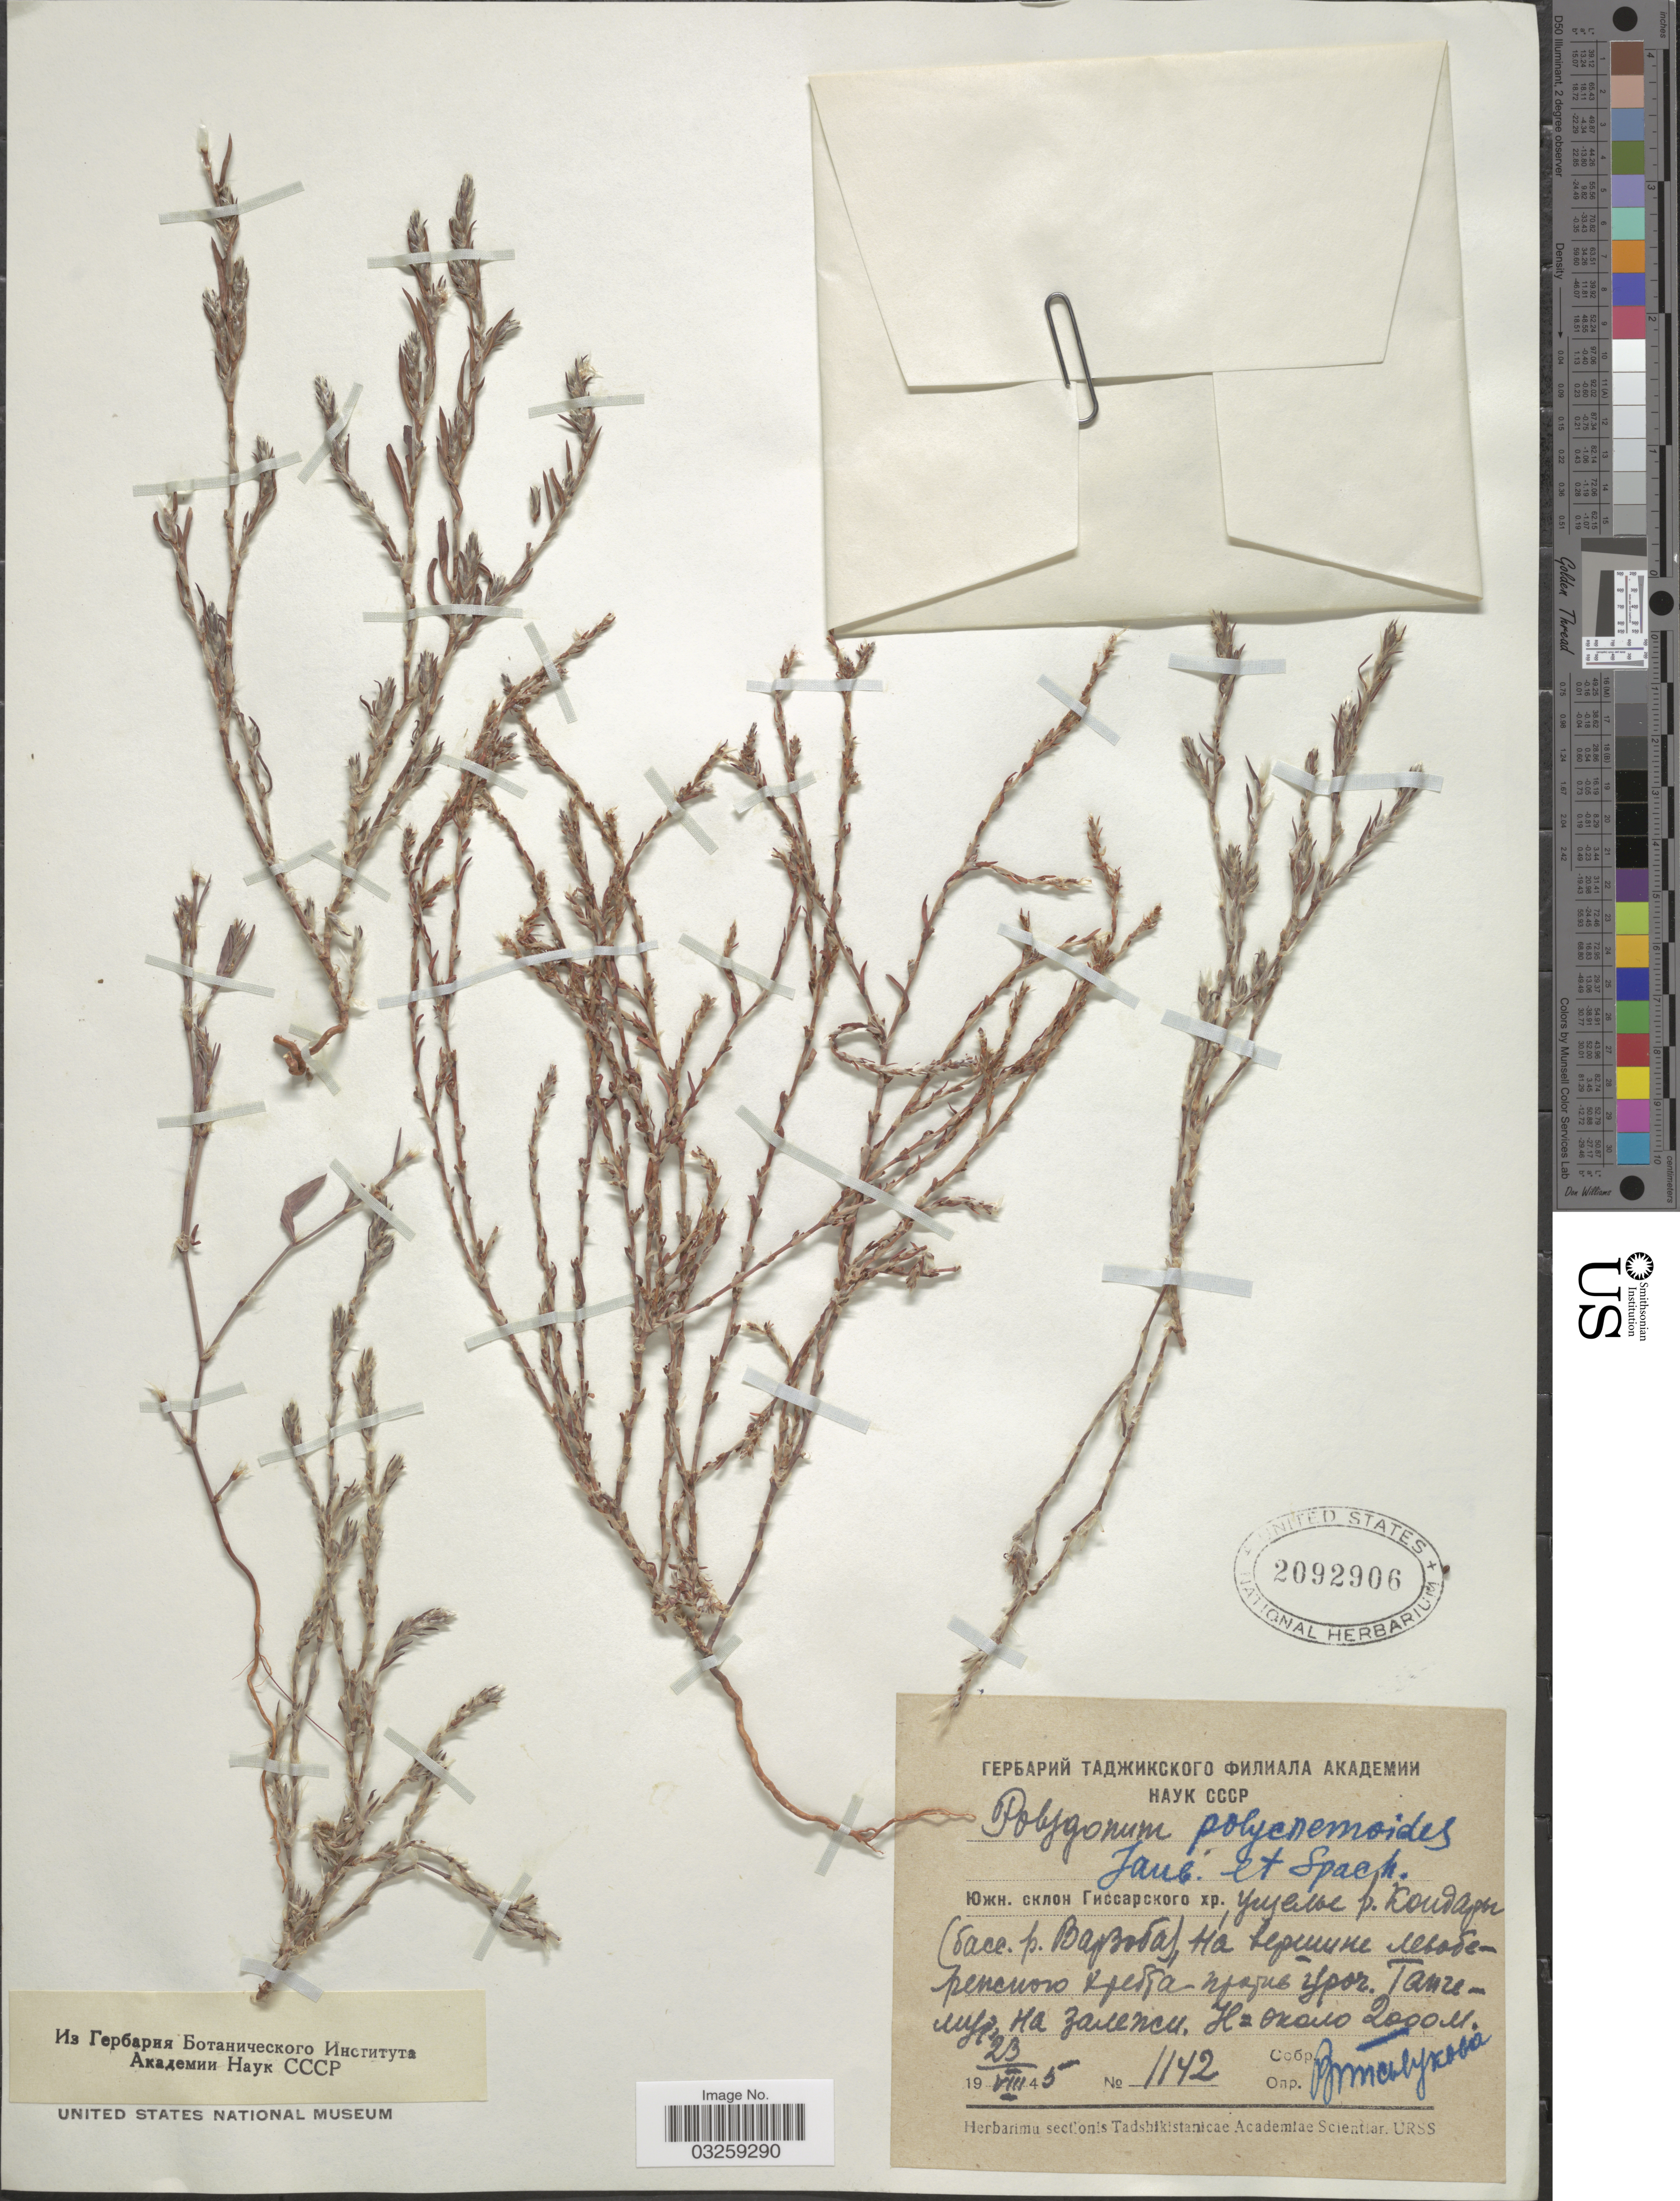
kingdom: Plantae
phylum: Tracheophyta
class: Magnoliopsida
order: Caryophyllales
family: Polygonaceae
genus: Polygonum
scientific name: Polygonum polycnemoides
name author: Jaub. & Spach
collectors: V. Pisyaukova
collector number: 1142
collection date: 1945-08-23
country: Tajikistan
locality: Gissar Range, Gorge of River Kondara, basin of River Varzoba.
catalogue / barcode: US 2092906